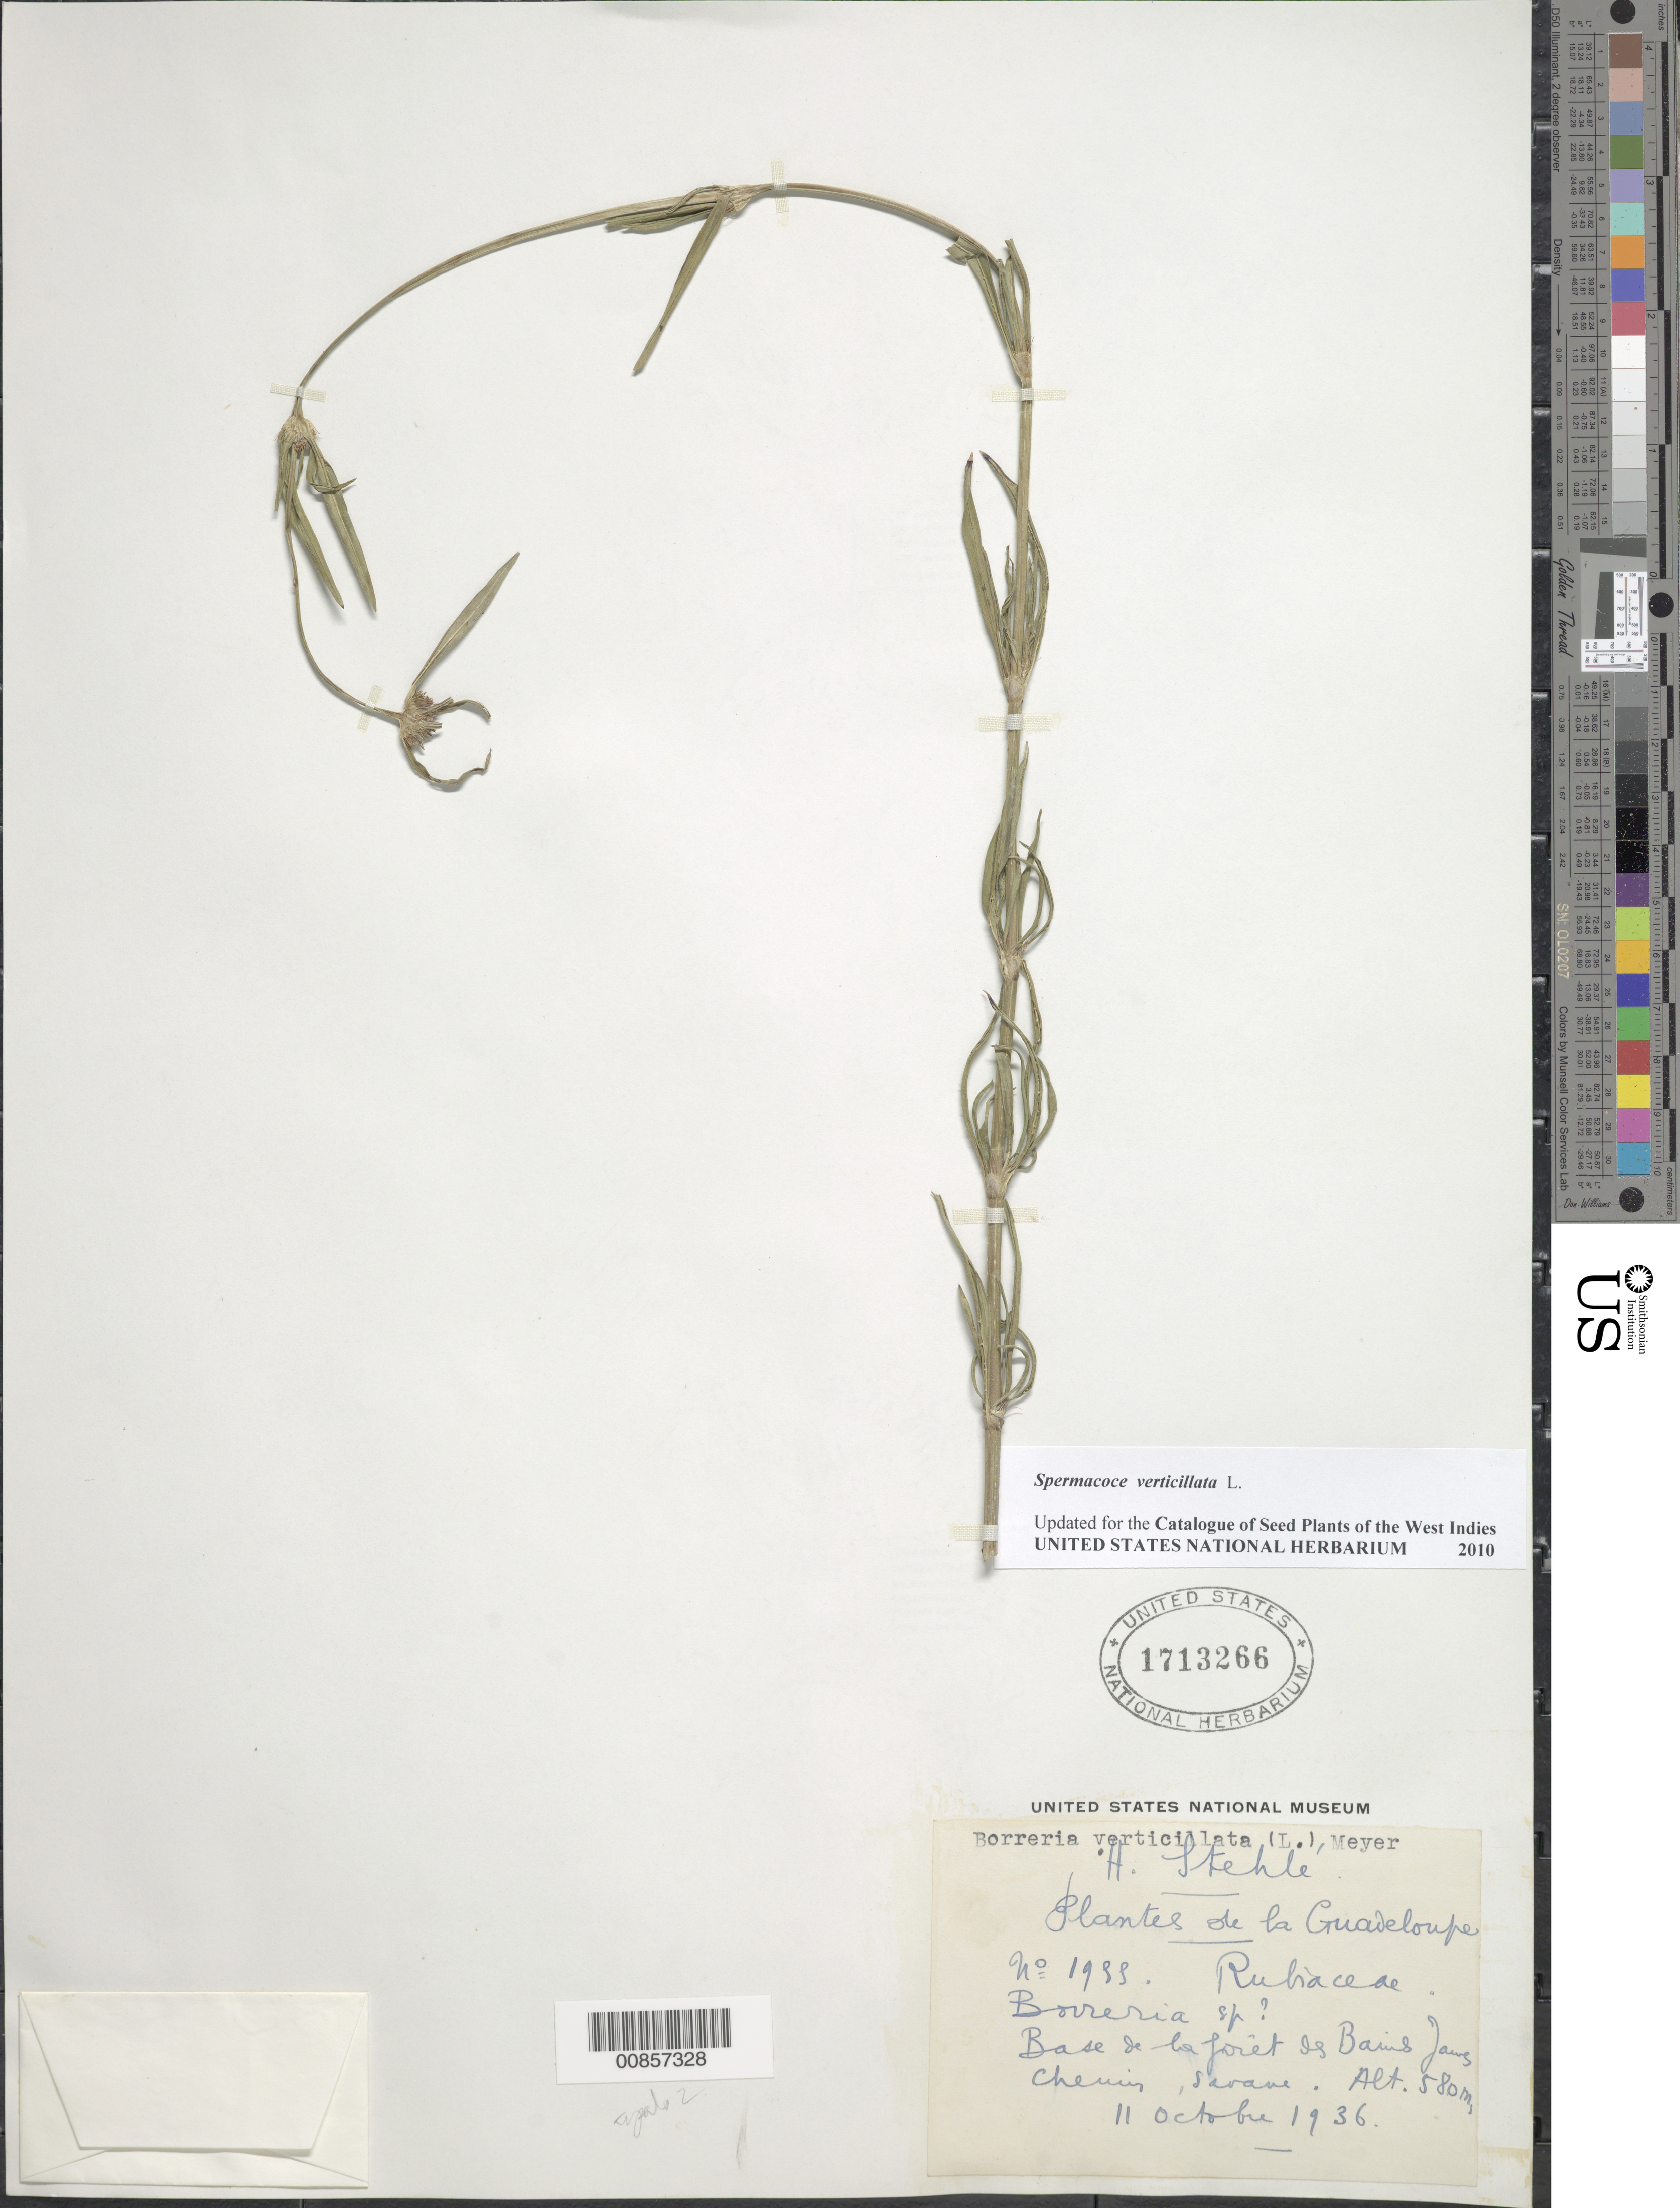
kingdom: Plantae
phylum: Tracheophyta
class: Magnoliopsida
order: Gentianales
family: Rubiaceae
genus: Spermacoce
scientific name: Spermacoce verticillata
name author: L.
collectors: H. Stehlé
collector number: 1988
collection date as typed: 11 Oct 1936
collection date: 1936-10-11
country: Guadeloupe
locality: Baines Jauns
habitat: Base de la forêt, chenin, savane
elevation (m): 580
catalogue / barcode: US 1713266